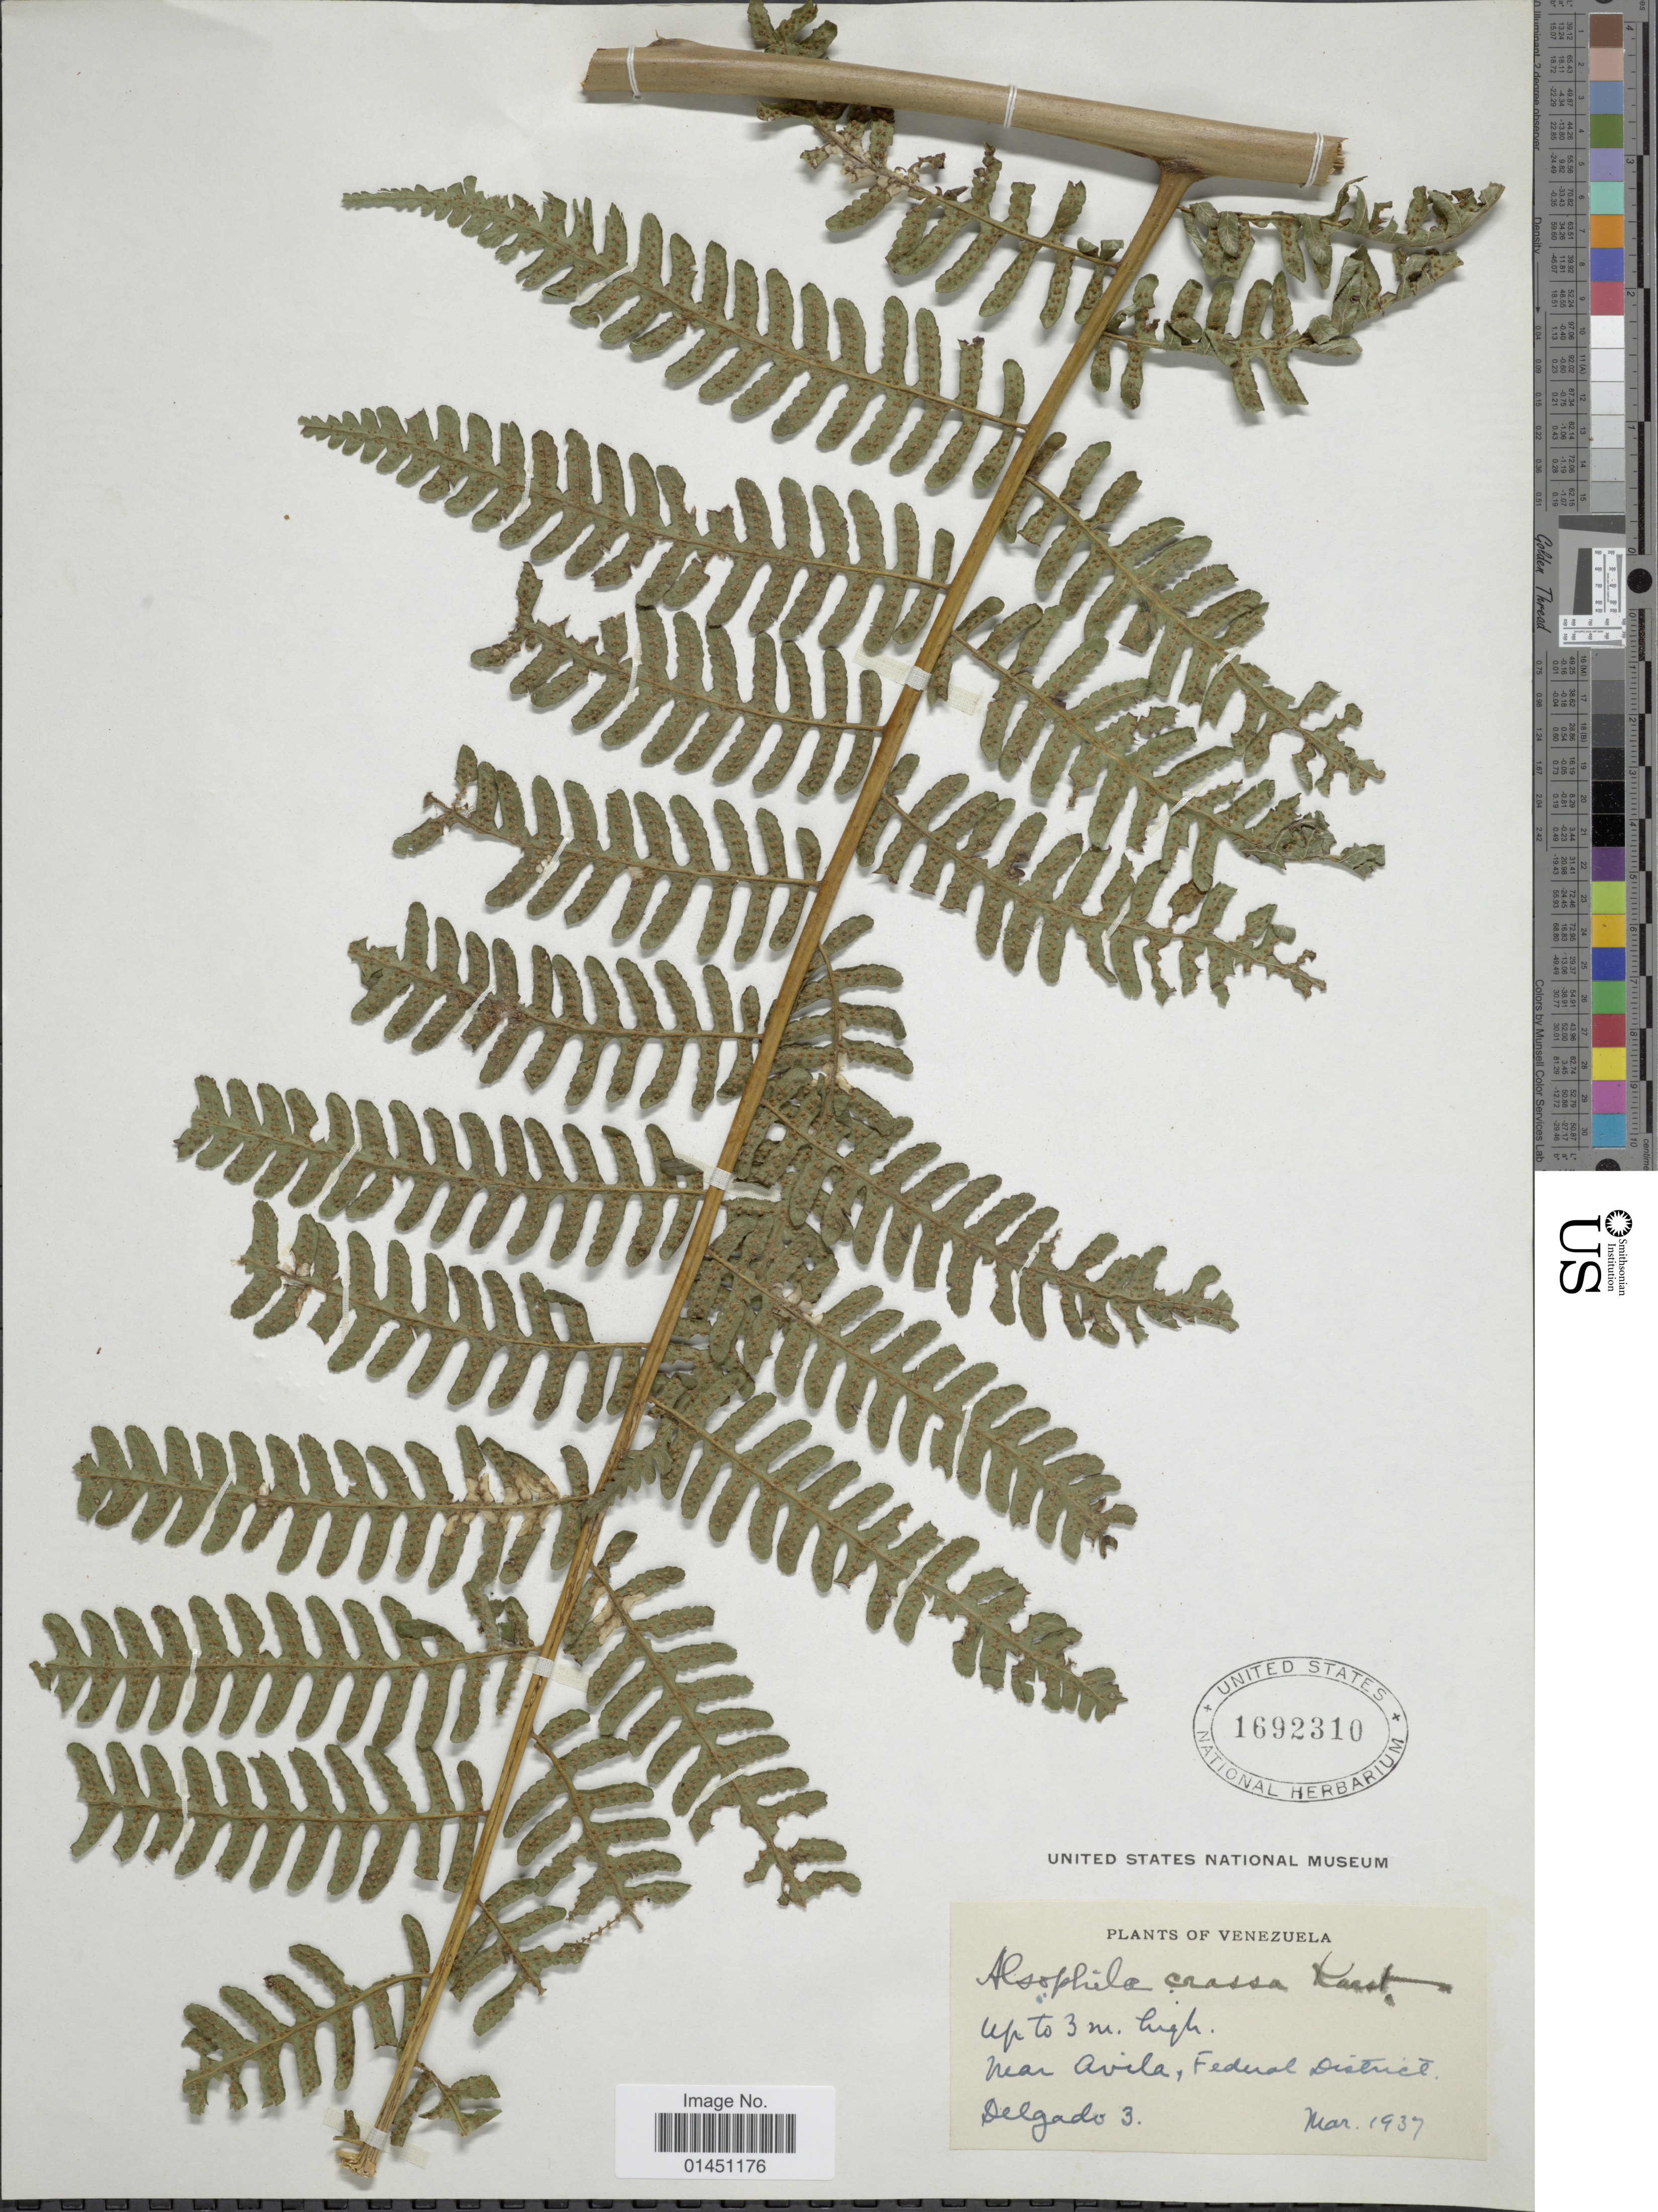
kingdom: Plantae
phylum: Tracheophyta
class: Polypodiopsida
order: Cyatheales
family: Cyatheaceae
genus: Cyathea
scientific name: Cyathea caracasana var. caracasana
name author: (Klotzsch) Domin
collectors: Delgado, --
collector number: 3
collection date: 1937-03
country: Venezuela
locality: Near Avila, Distr. Federal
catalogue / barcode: US 1692310